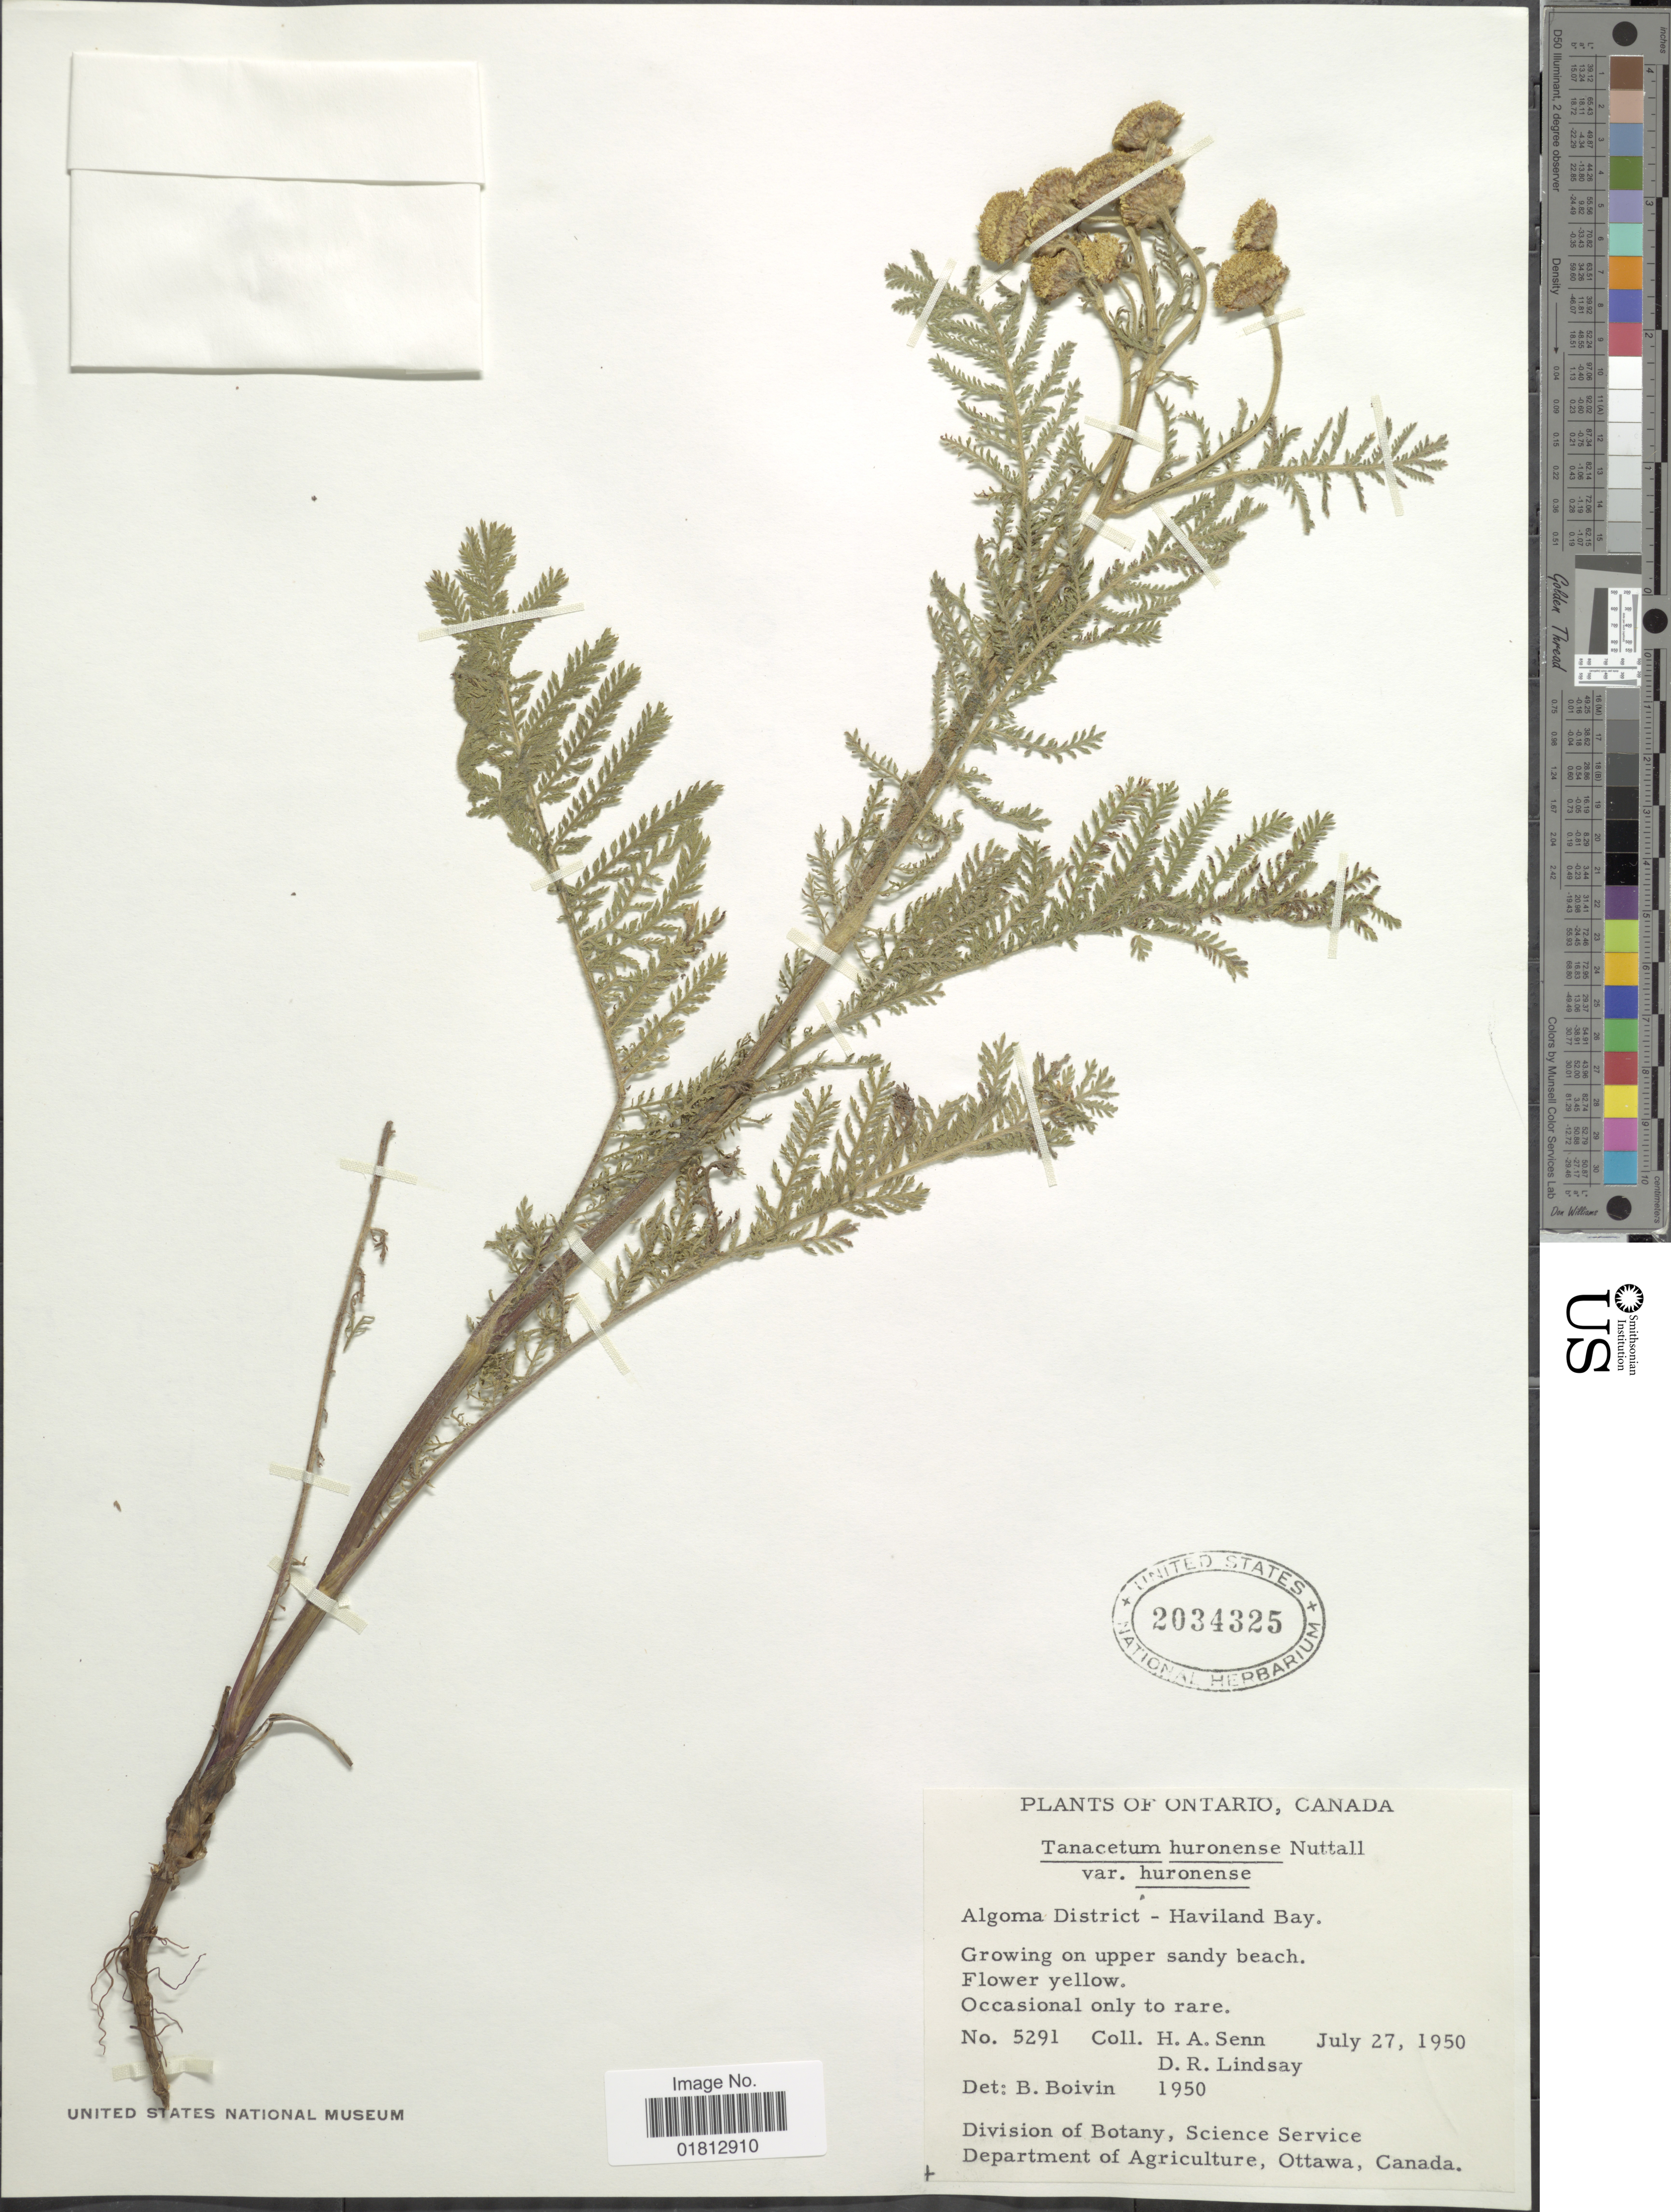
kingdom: Plantae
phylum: Tracheophyta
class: Magnoliopsida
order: Asterales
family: Asteraceae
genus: Tanacetum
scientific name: Tanacetum huronense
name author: Nutt.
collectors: H. Senn & D. Lindsay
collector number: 5291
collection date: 1950-07-27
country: Canada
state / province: Ontario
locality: Algoma District-Haviland Bay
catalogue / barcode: US 2034325